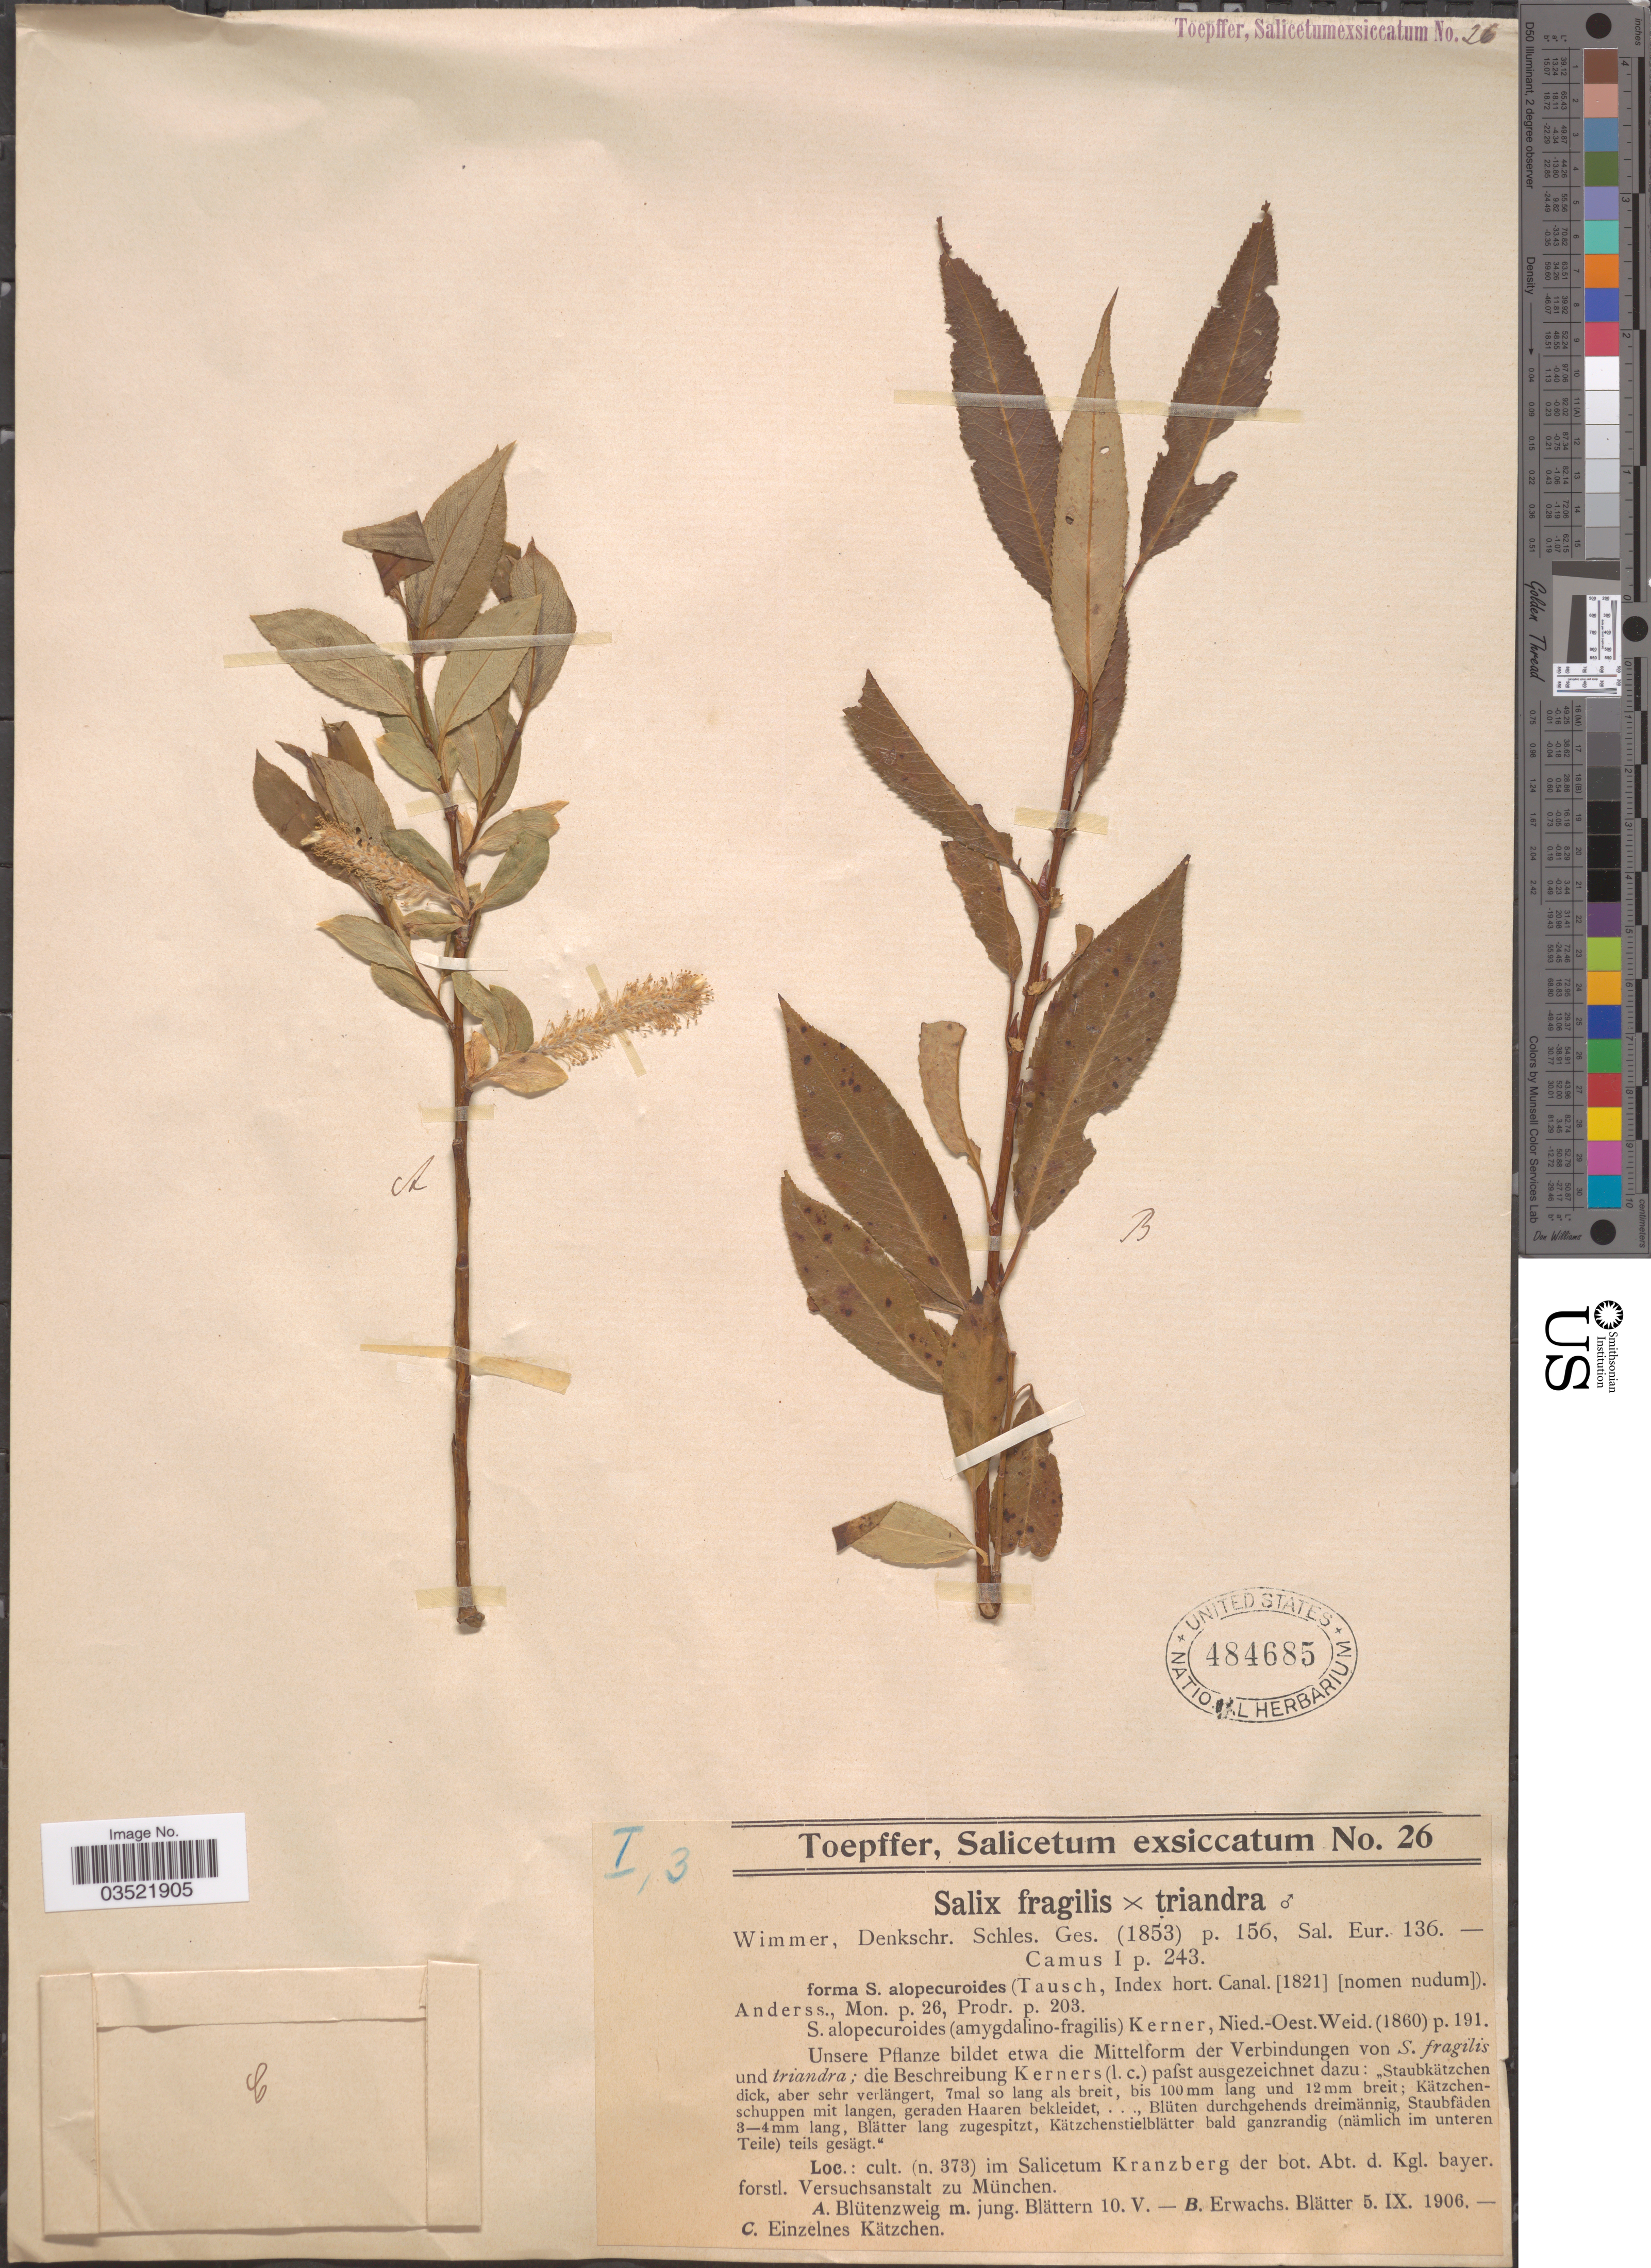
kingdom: Plantae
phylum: Tracheophyta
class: Magnoliopsida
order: Malpighiales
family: Salicaceae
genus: Salix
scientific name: Salix fragilis x S. triandra L.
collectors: A. Toepffer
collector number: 26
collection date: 1906-05-10/1906-09-05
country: Germany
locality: Im Salicetum Kranzberg der bot. Abt. d. Kgl. bayer forstl. Versuchsanstalt zu München.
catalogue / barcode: US 484685